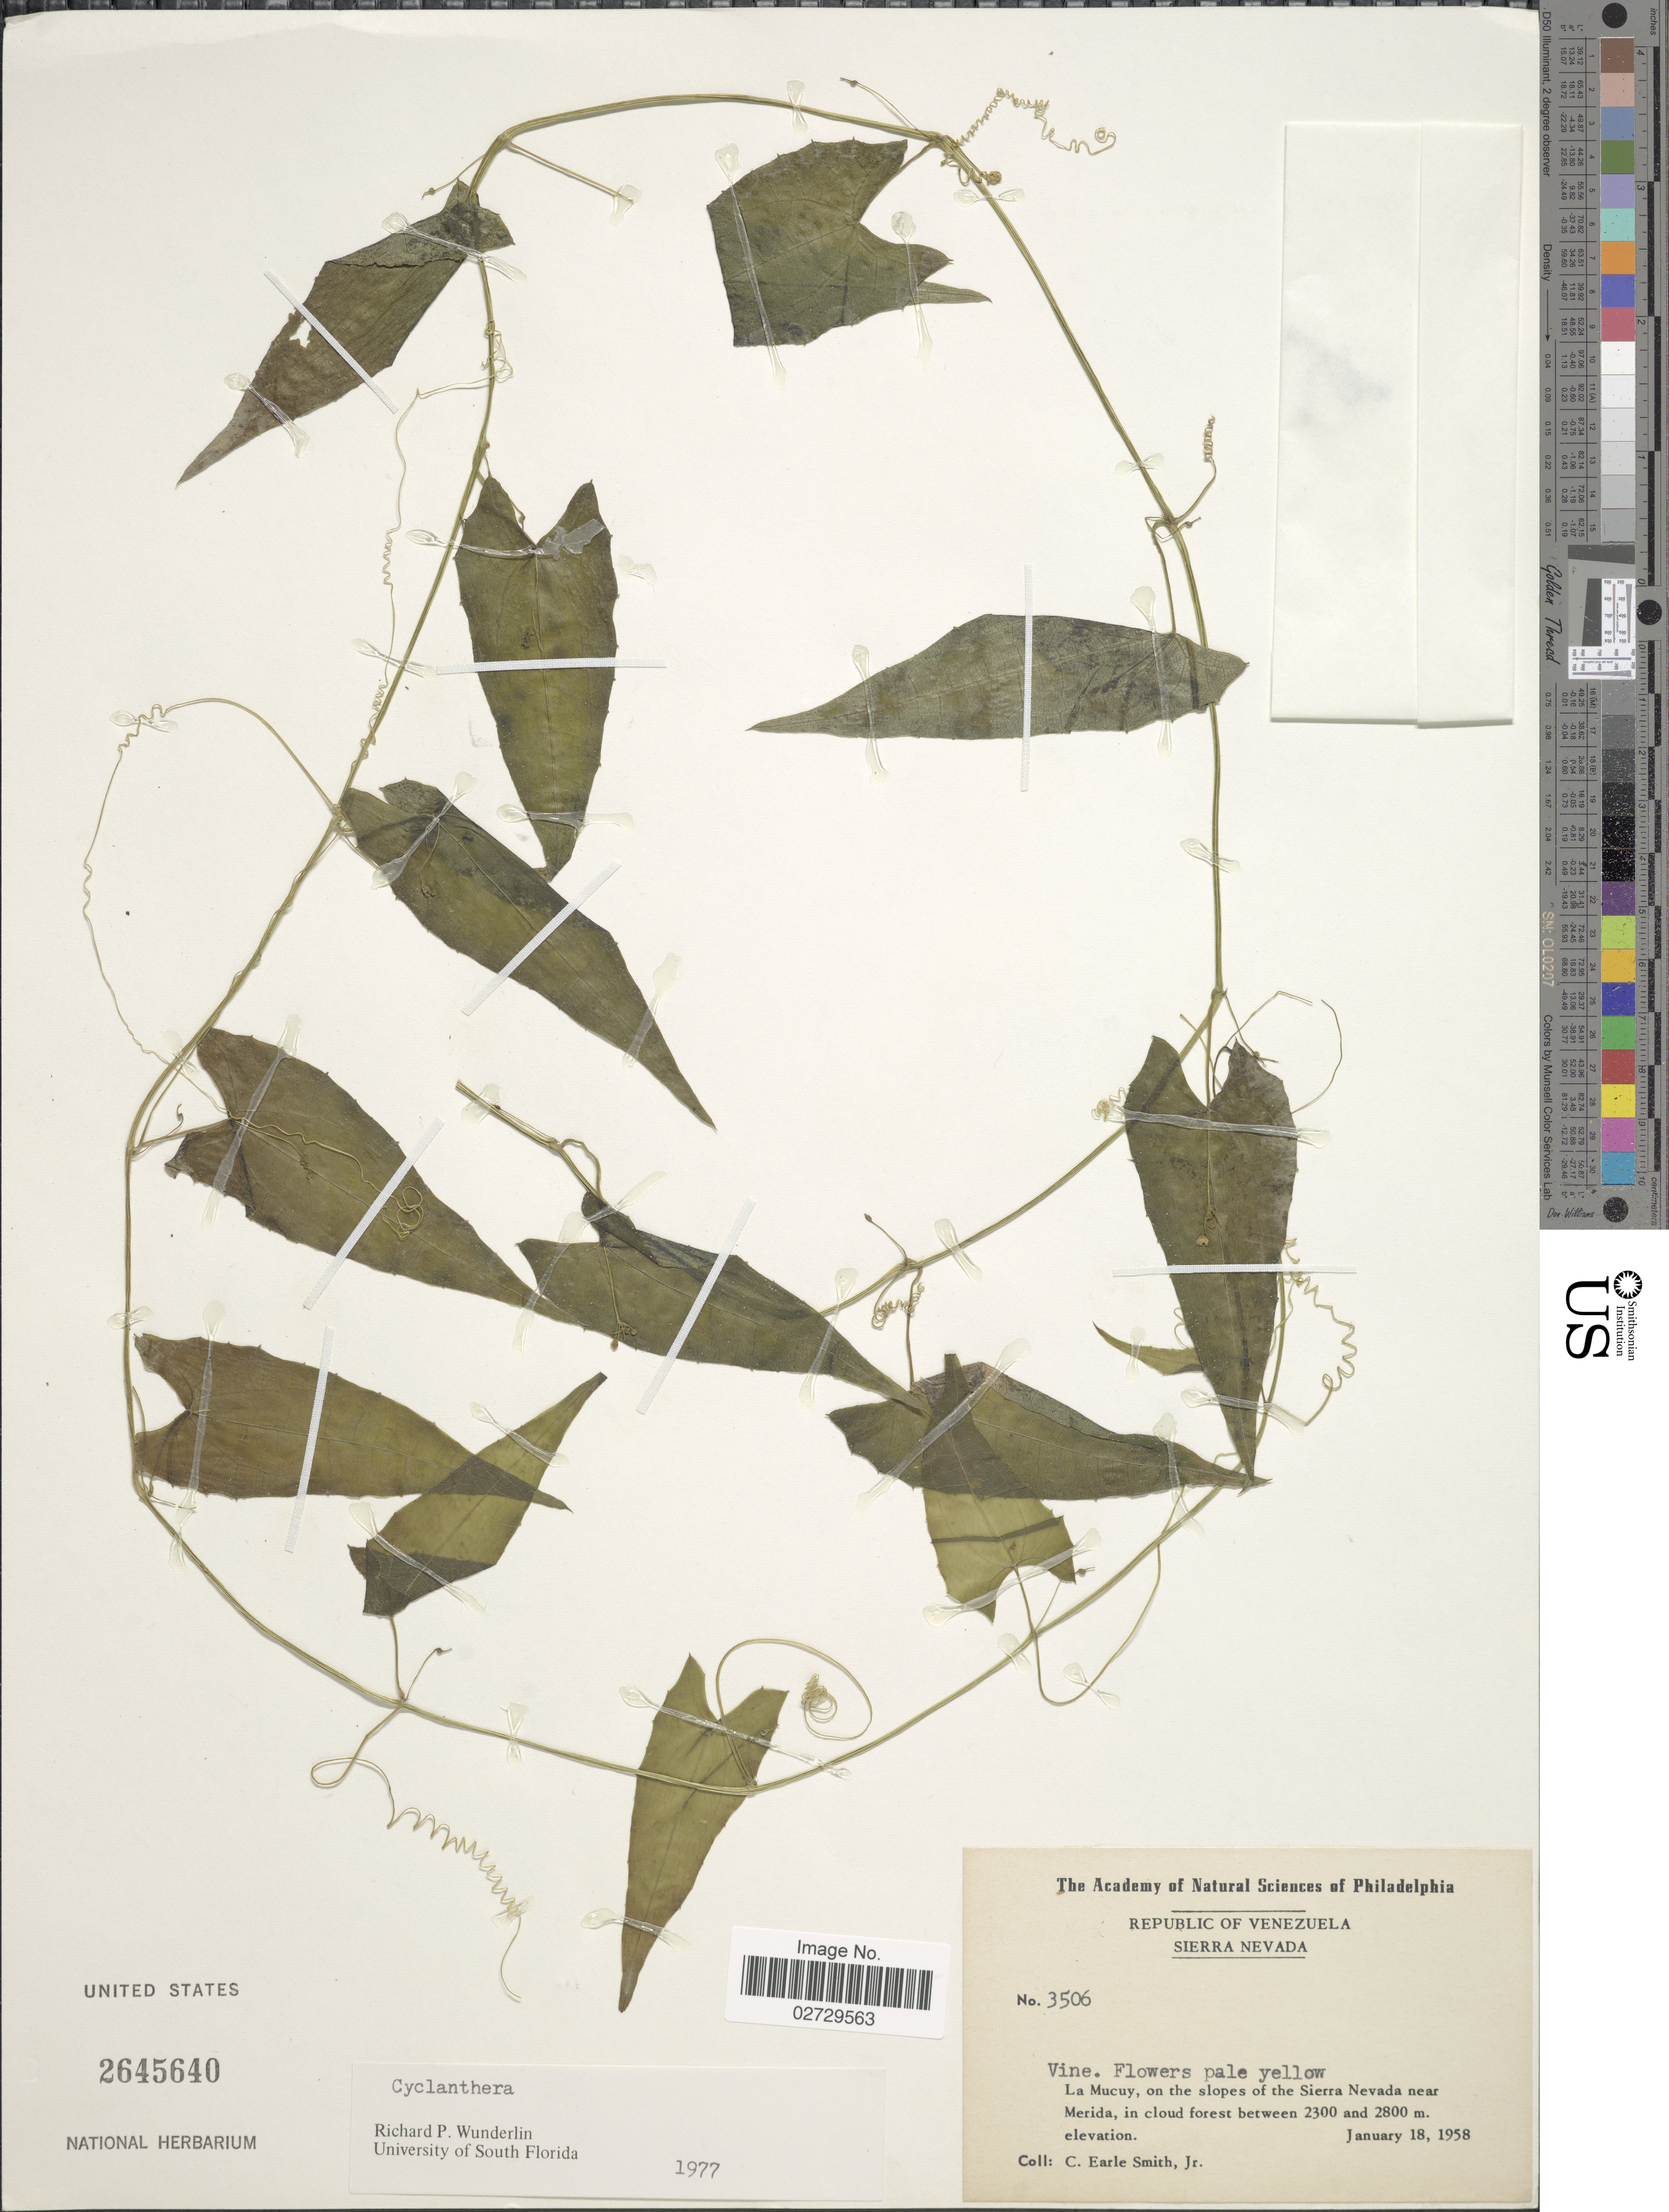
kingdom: Plantae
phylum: Tracheophyta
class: Magnoliopsida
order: Cucurbitales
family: Cucurbitaceae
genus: Cyclanthera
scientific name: Cyclanthera sp.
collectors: C. E. Smith Jr.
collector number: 3506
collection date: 1958-01-18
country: Venezuela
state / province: Mérida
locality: Sierra Nevada. La Mucuy, on the slopes of the Sierra Madre near Merida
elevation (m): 2300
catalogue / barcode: US 2645640